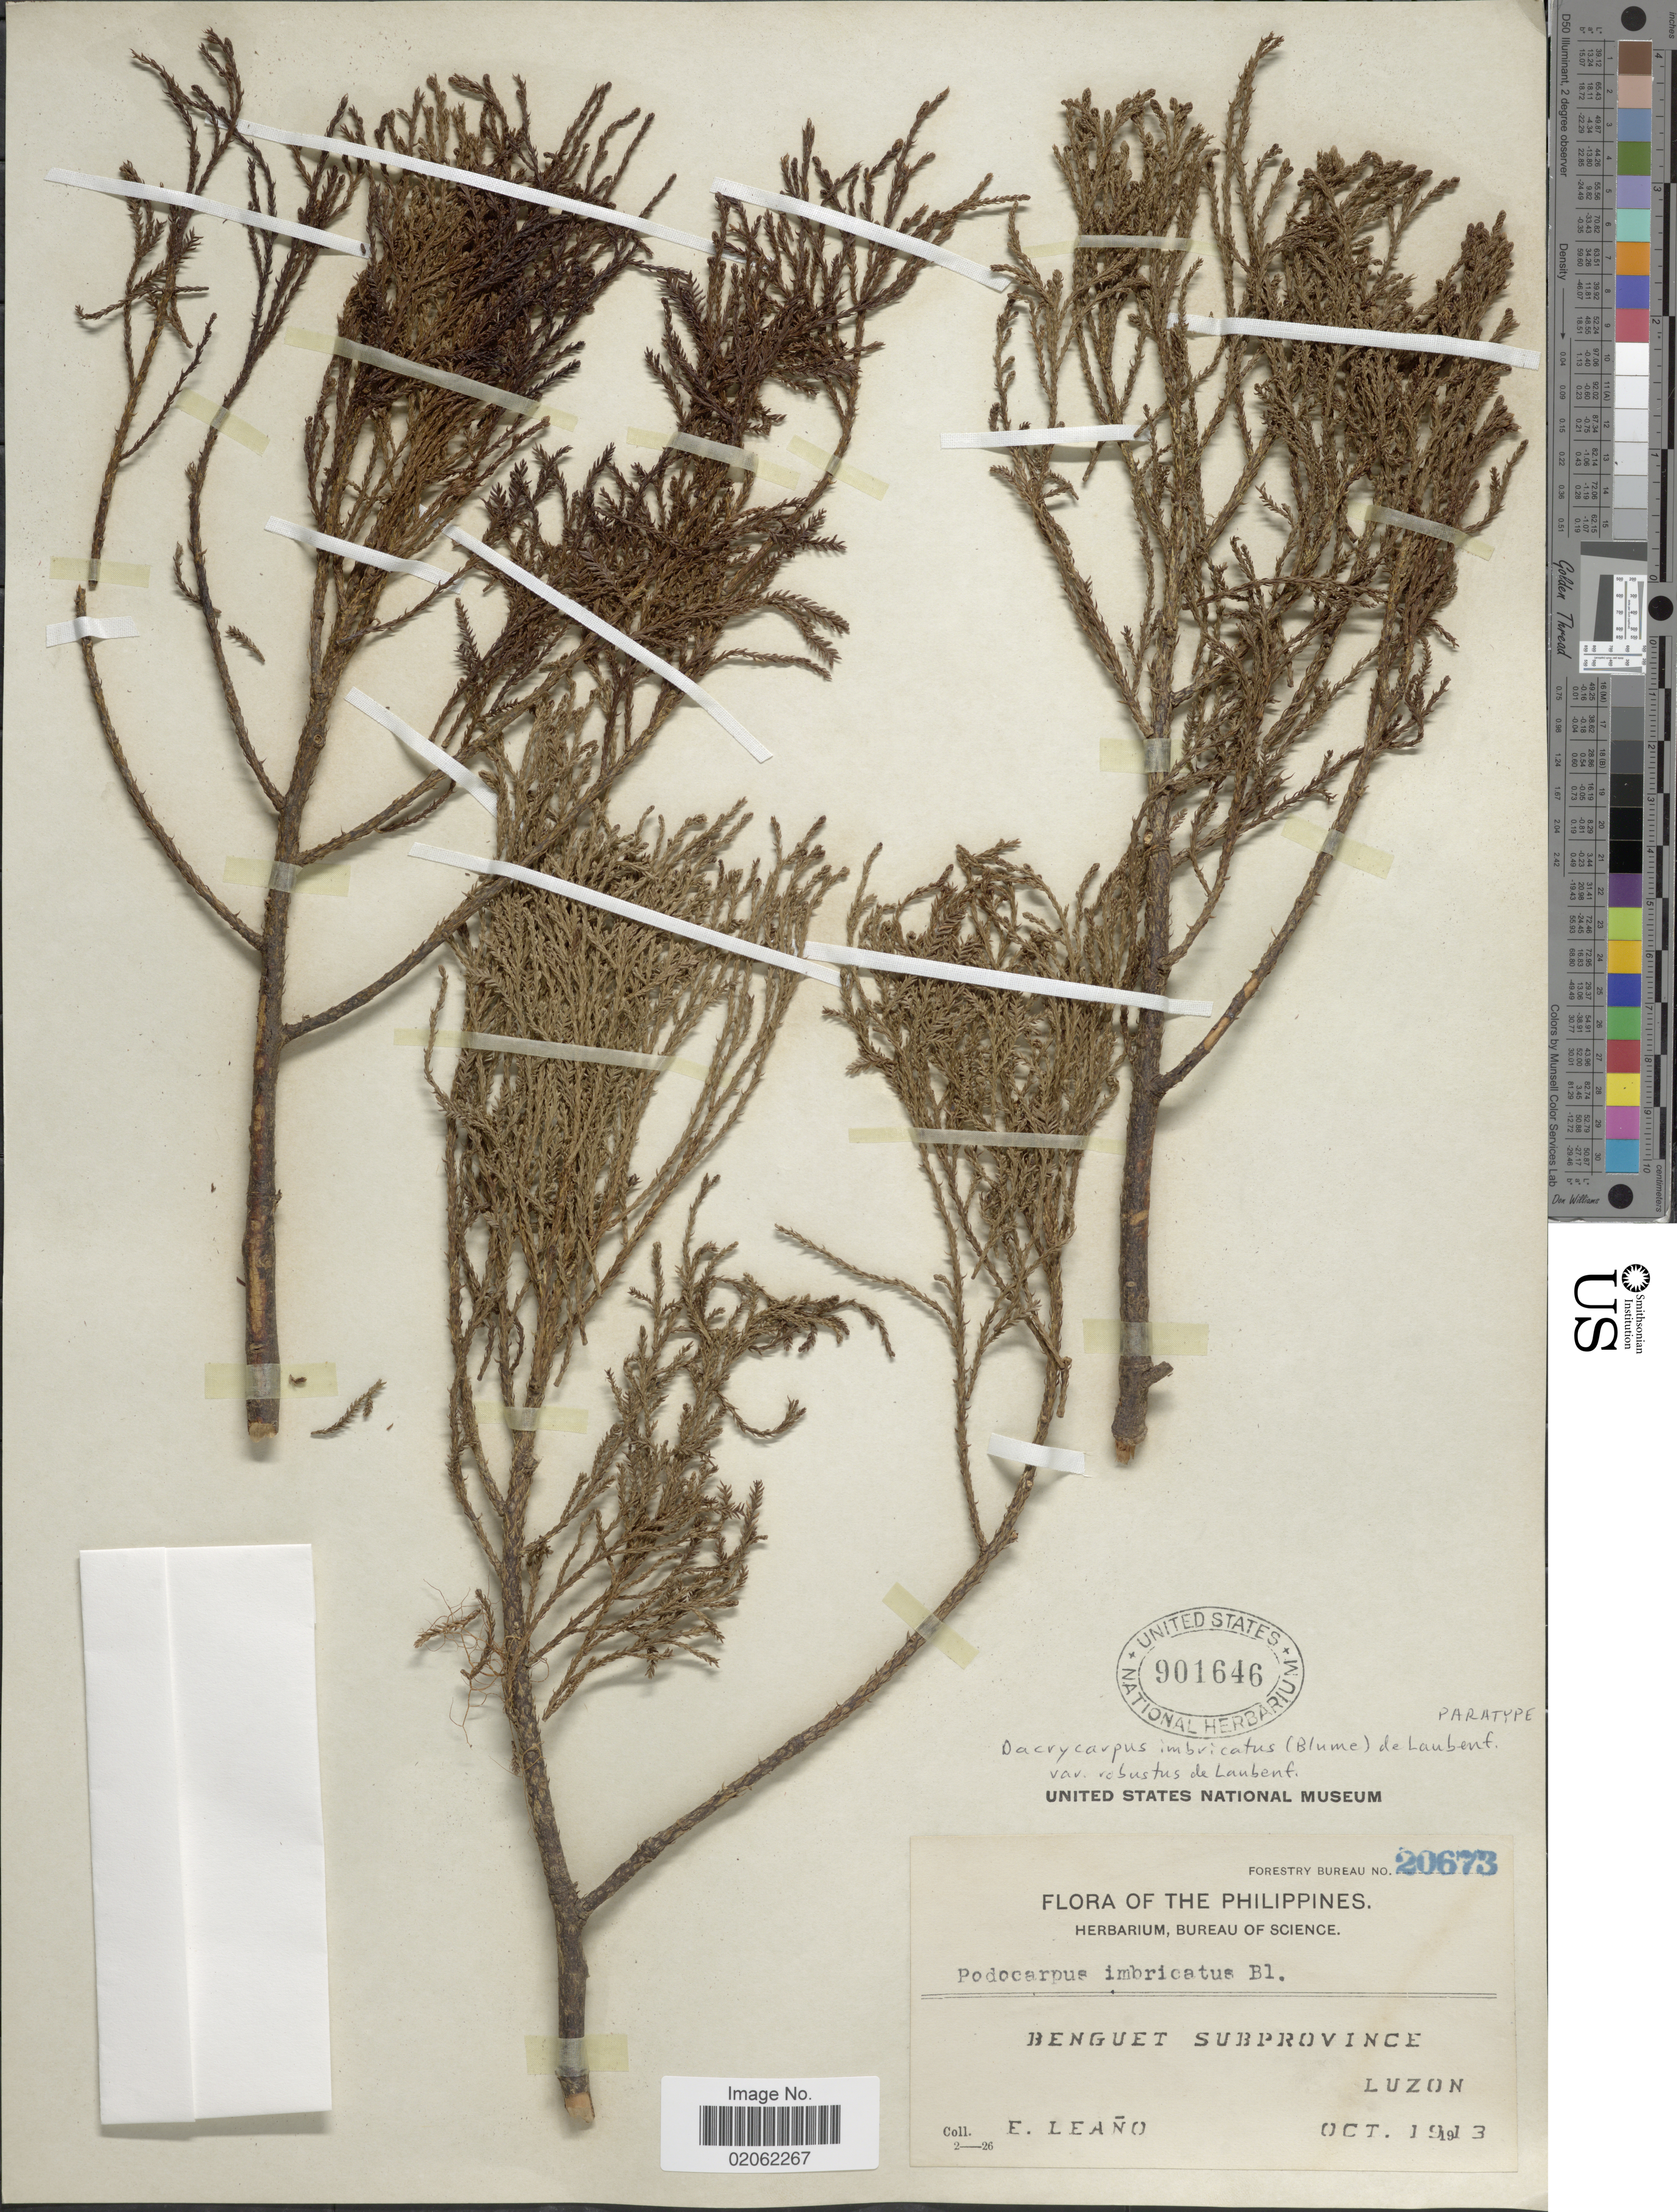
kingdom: Plantae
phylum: Tracheophyta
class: Pinopsida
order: Pinales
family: Podocarpaceae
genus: Dacrycarpus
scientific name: Dacrycarpus imbricatus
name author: (Blume) de Laub.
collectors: E. Leano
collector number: Forestry Bureau 20673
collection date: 1913-10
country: Philippines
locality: Benguet Subprovince Luzon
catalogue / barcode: US 901646